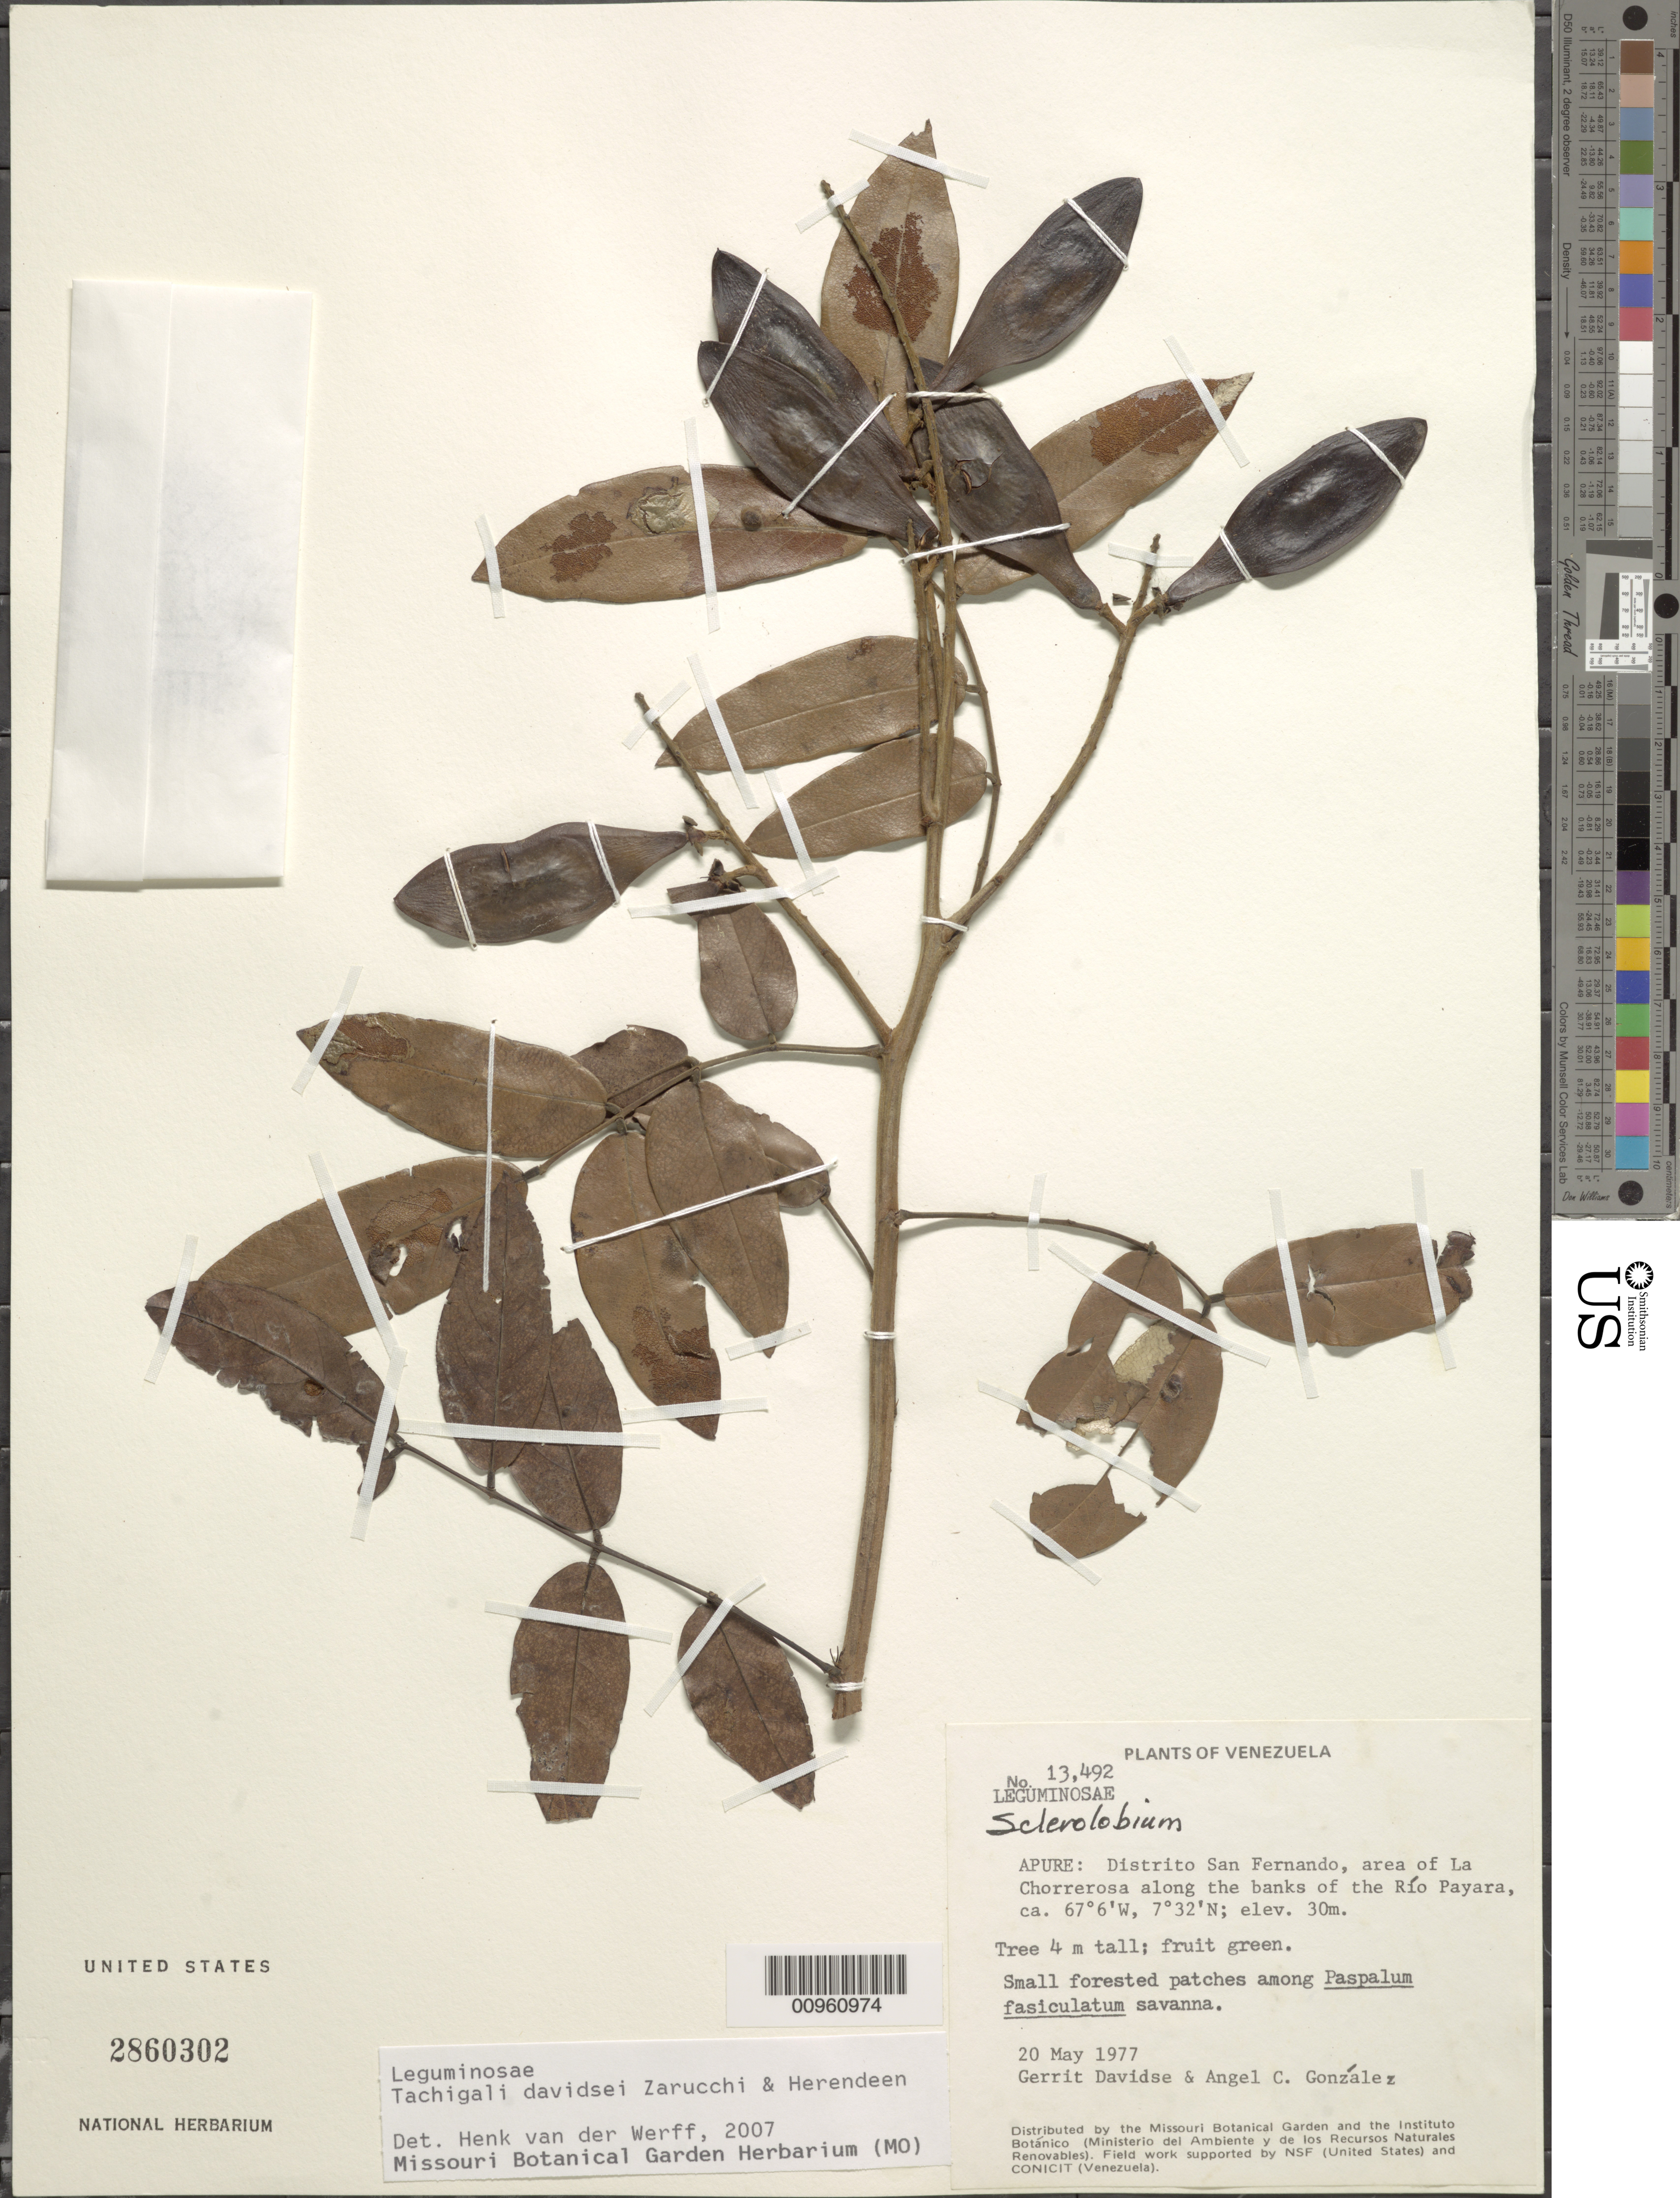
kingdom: Plantae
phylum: Tracheophyta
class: Magnoliopsida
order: Fabales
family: Fabaceae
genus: Tachigali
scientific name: Tachigali davidsei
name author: Zarucchi & Herend.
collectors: G. Davidse & A. C. González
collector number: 13492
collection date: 1977-05-20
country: Venezuela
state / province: Apure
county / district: San Fernando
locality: area of La Chorrerosa along the banks of the Rio Payara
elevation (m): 30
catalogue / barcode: US 2860302